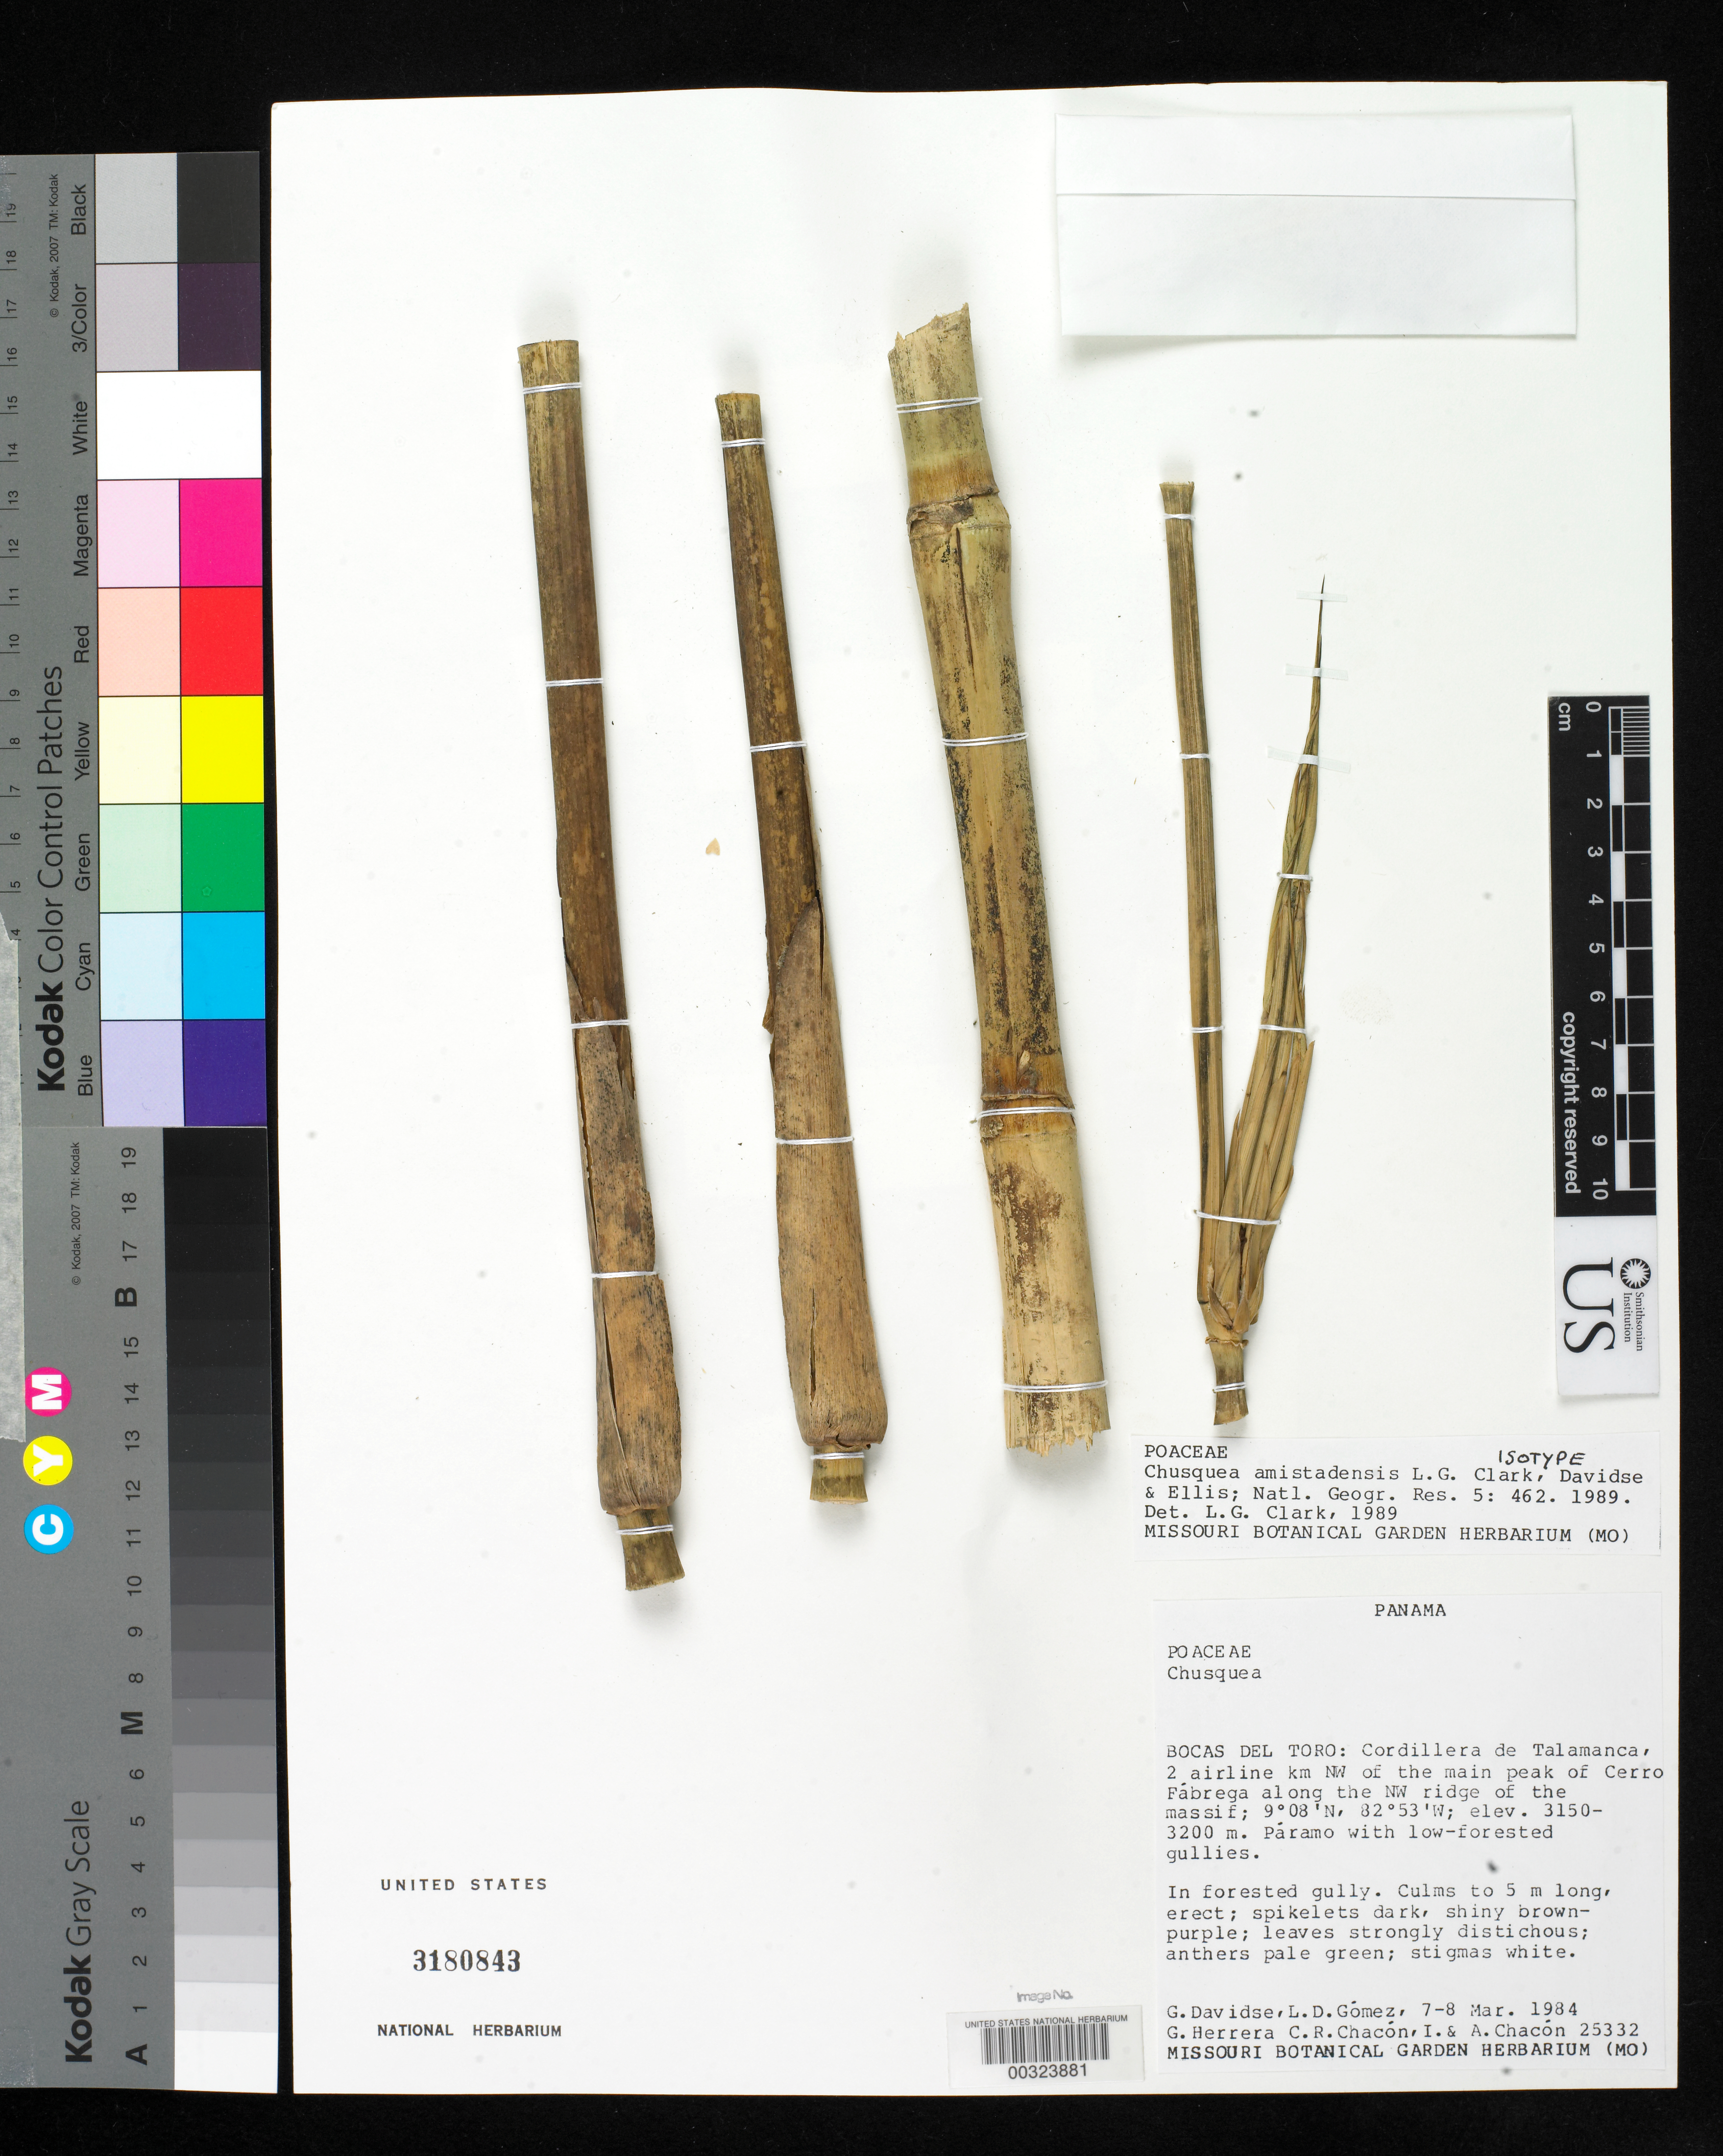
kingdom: Plantae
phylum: Tracheophyta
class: Liliopsida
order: Poales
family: Poaceae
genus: Chusquea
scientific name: Chusquea amistadensis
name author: L.G. Clark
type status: Isotype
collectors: G. Davidse, L. D. Gómez, G. Herrera Ch., C. Chacon, I. Chacon & A. Chacon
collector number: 25332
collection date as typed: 07 Mar 1984 to 08 Mar 1984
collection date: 1984-03-07/1984-03-08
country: Panama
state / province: Bocas del Toro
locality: Cordillera de Talamanca, 2 airliNEkm NW of main peak of Cerro Fabrega along NW ridge of Massif.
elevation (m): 3200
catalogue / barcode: US 3180843